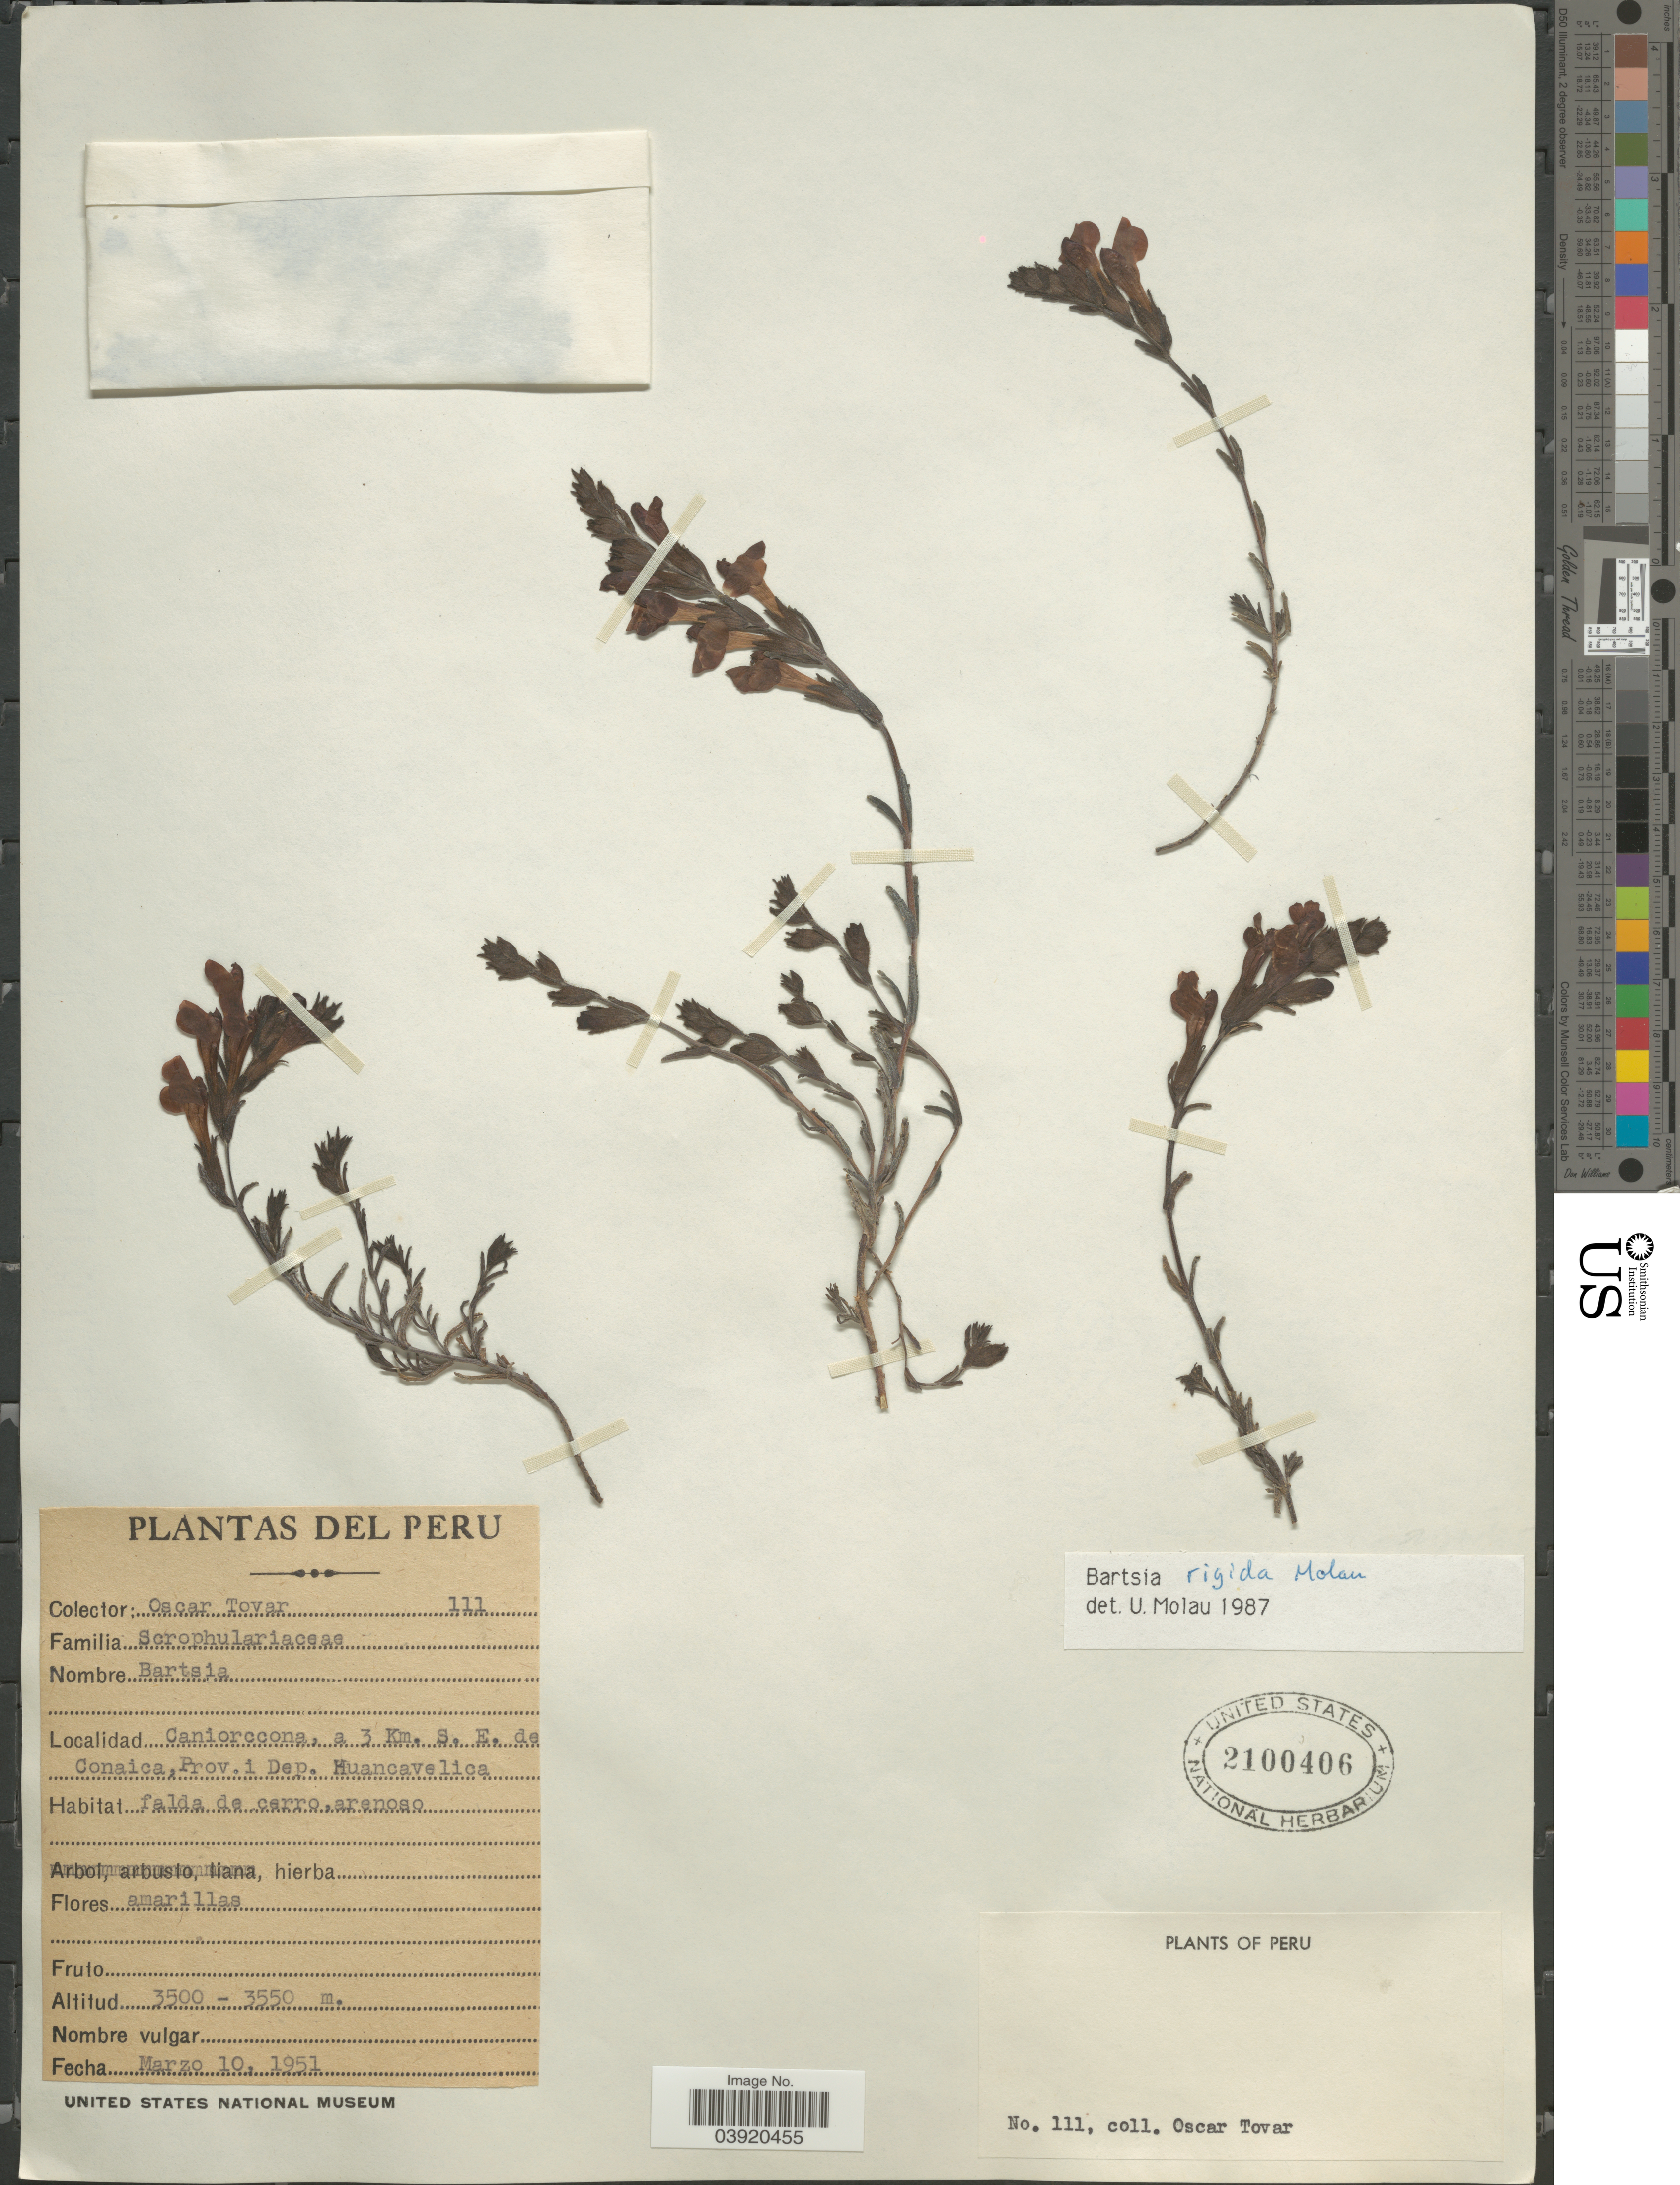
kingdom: Plantae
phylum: Tracheophyta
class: Magnoliopsida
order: Lamiales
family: Orobanchaceae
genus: Bartsia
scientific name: Bartsia rigida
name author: Molau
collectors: Ó. Tovar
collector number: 111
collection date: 1951-03-10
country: Peru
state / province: Huancavelica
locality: Caniorccona, a 3 Km. S. E. de Conaica, Prov. i Dep. Huancavelica.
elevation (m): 3500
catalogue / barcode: US 2100406